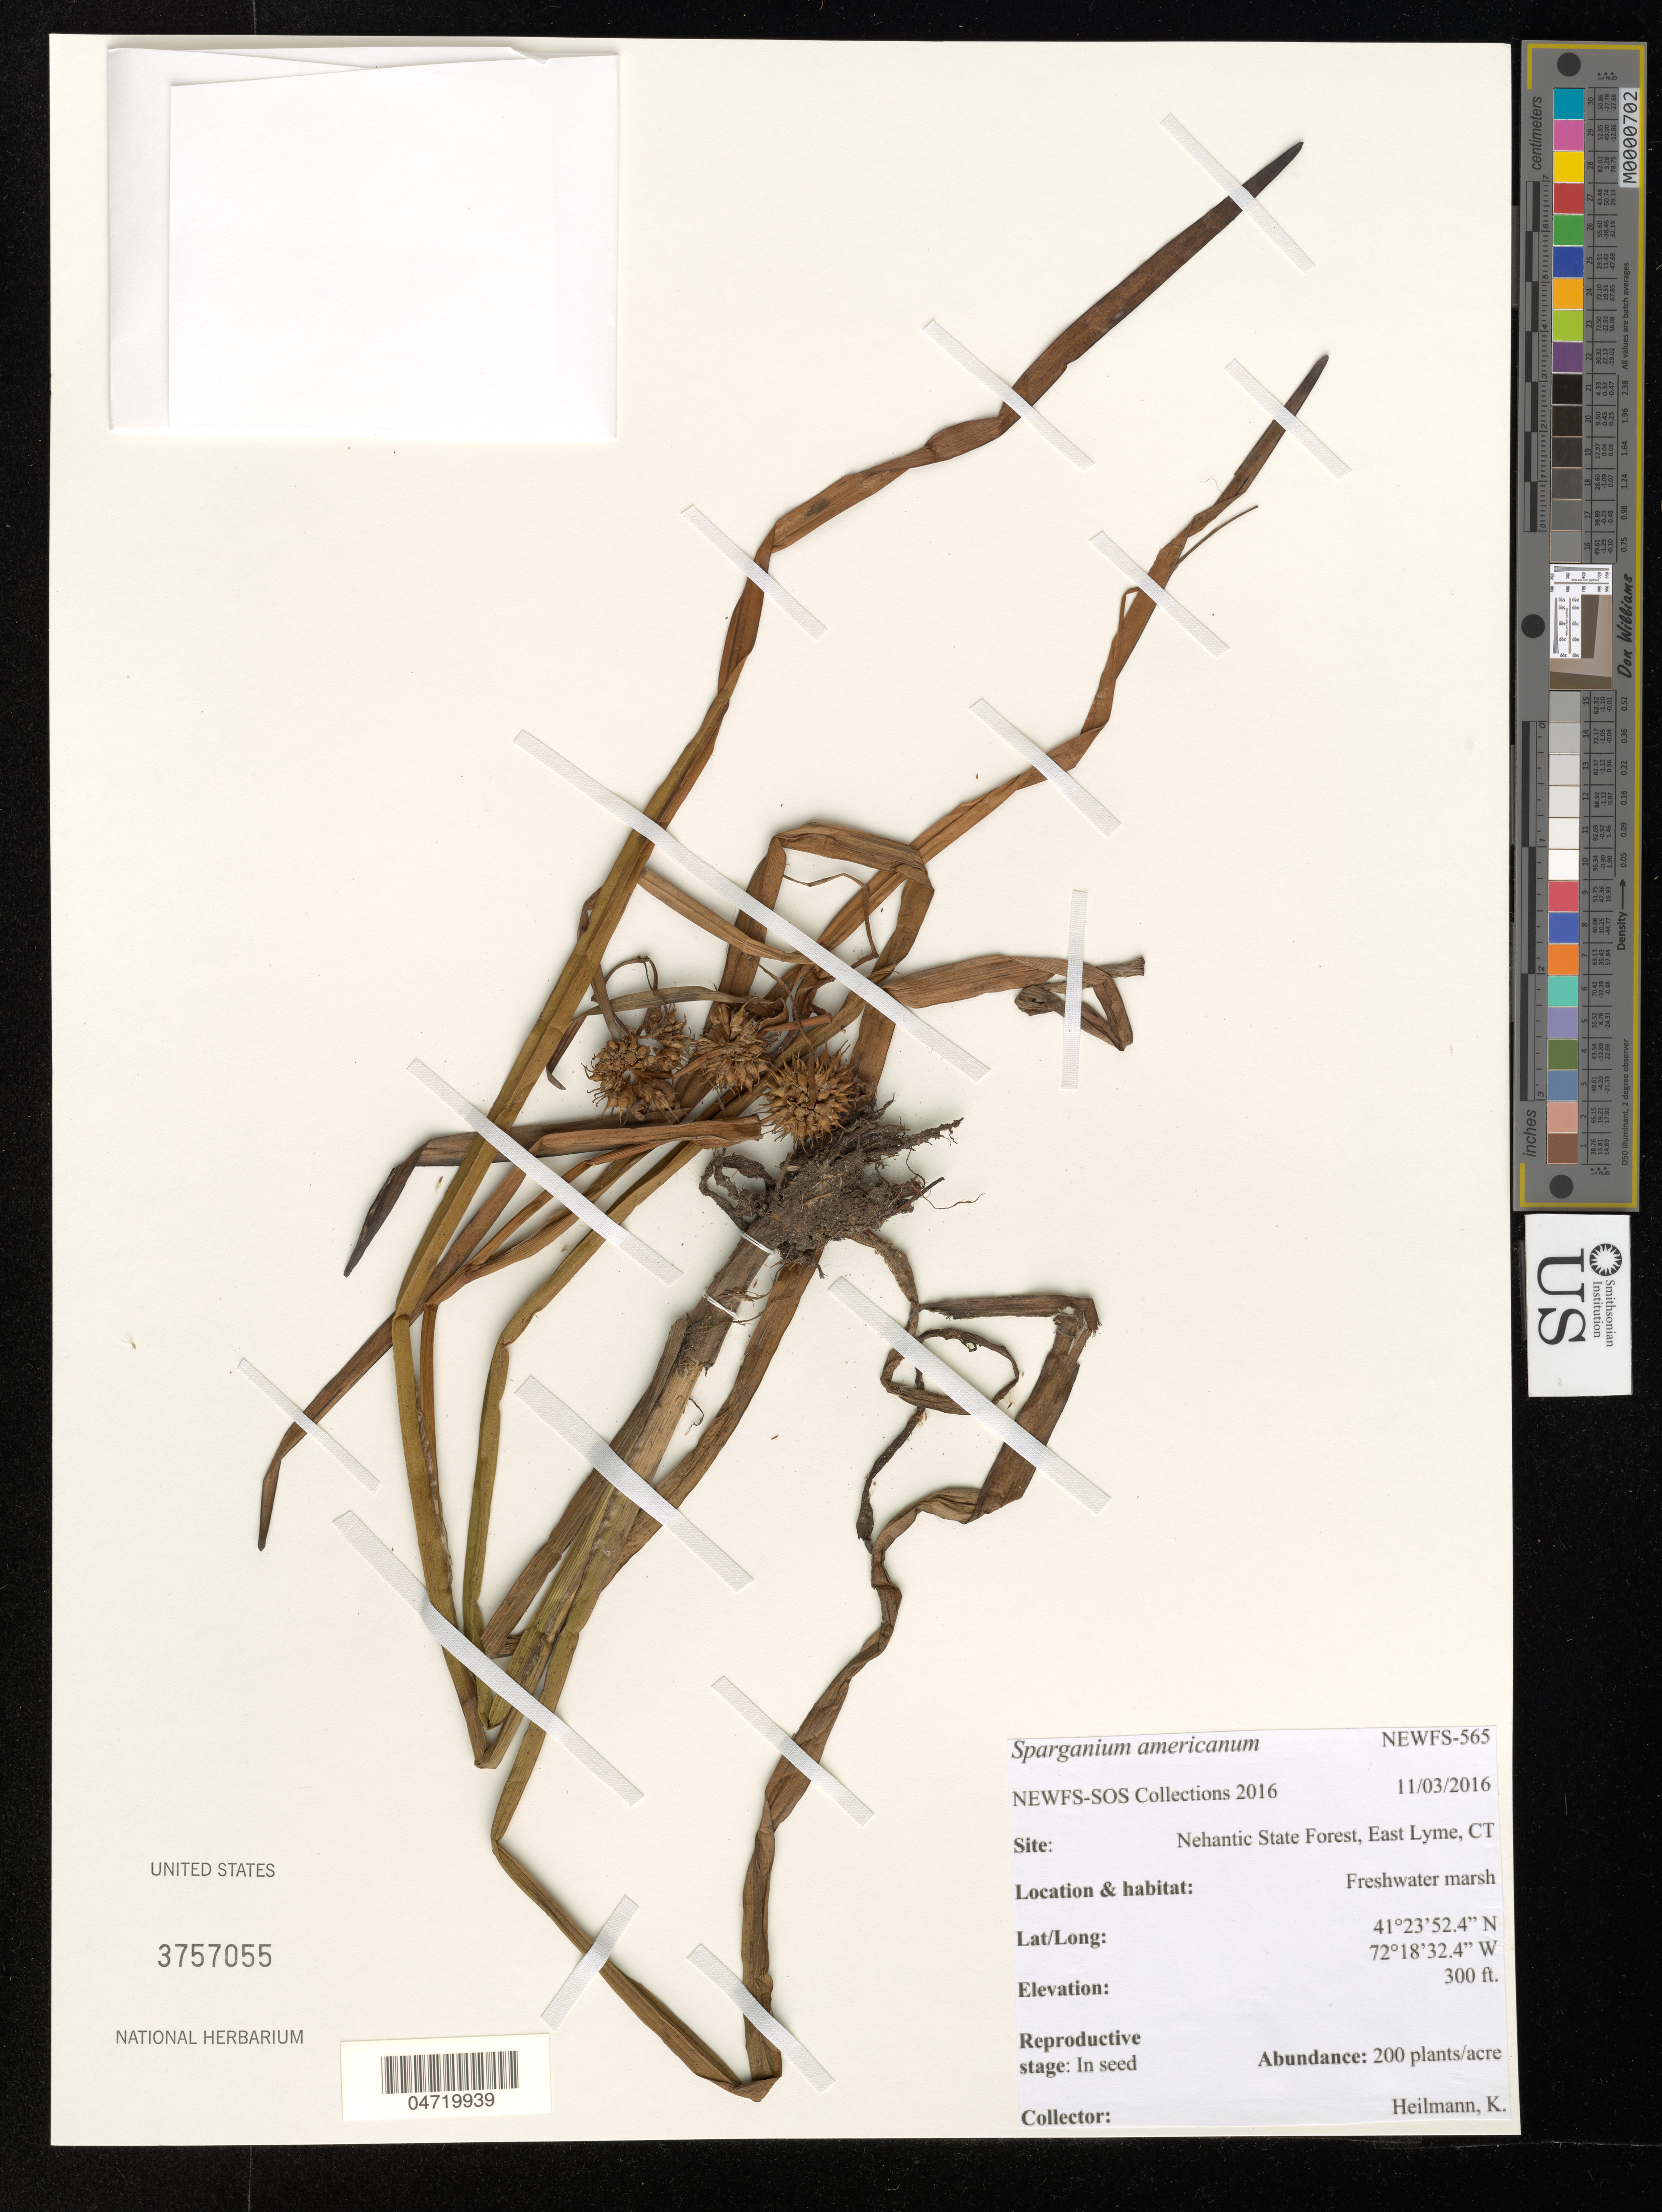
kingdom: Plantae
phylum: Tracheophyta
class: Liliopsida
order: Poales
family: Typhaceae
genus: Sparganium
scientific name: Sparganium americanum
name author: Nutt.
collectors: K. Heilmann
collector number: NEWFS-565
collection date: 2016-11-03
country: United States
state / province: Connecticut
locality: Nehantic State Forest, East Lyme.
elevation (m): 91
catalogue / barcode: US 3757055